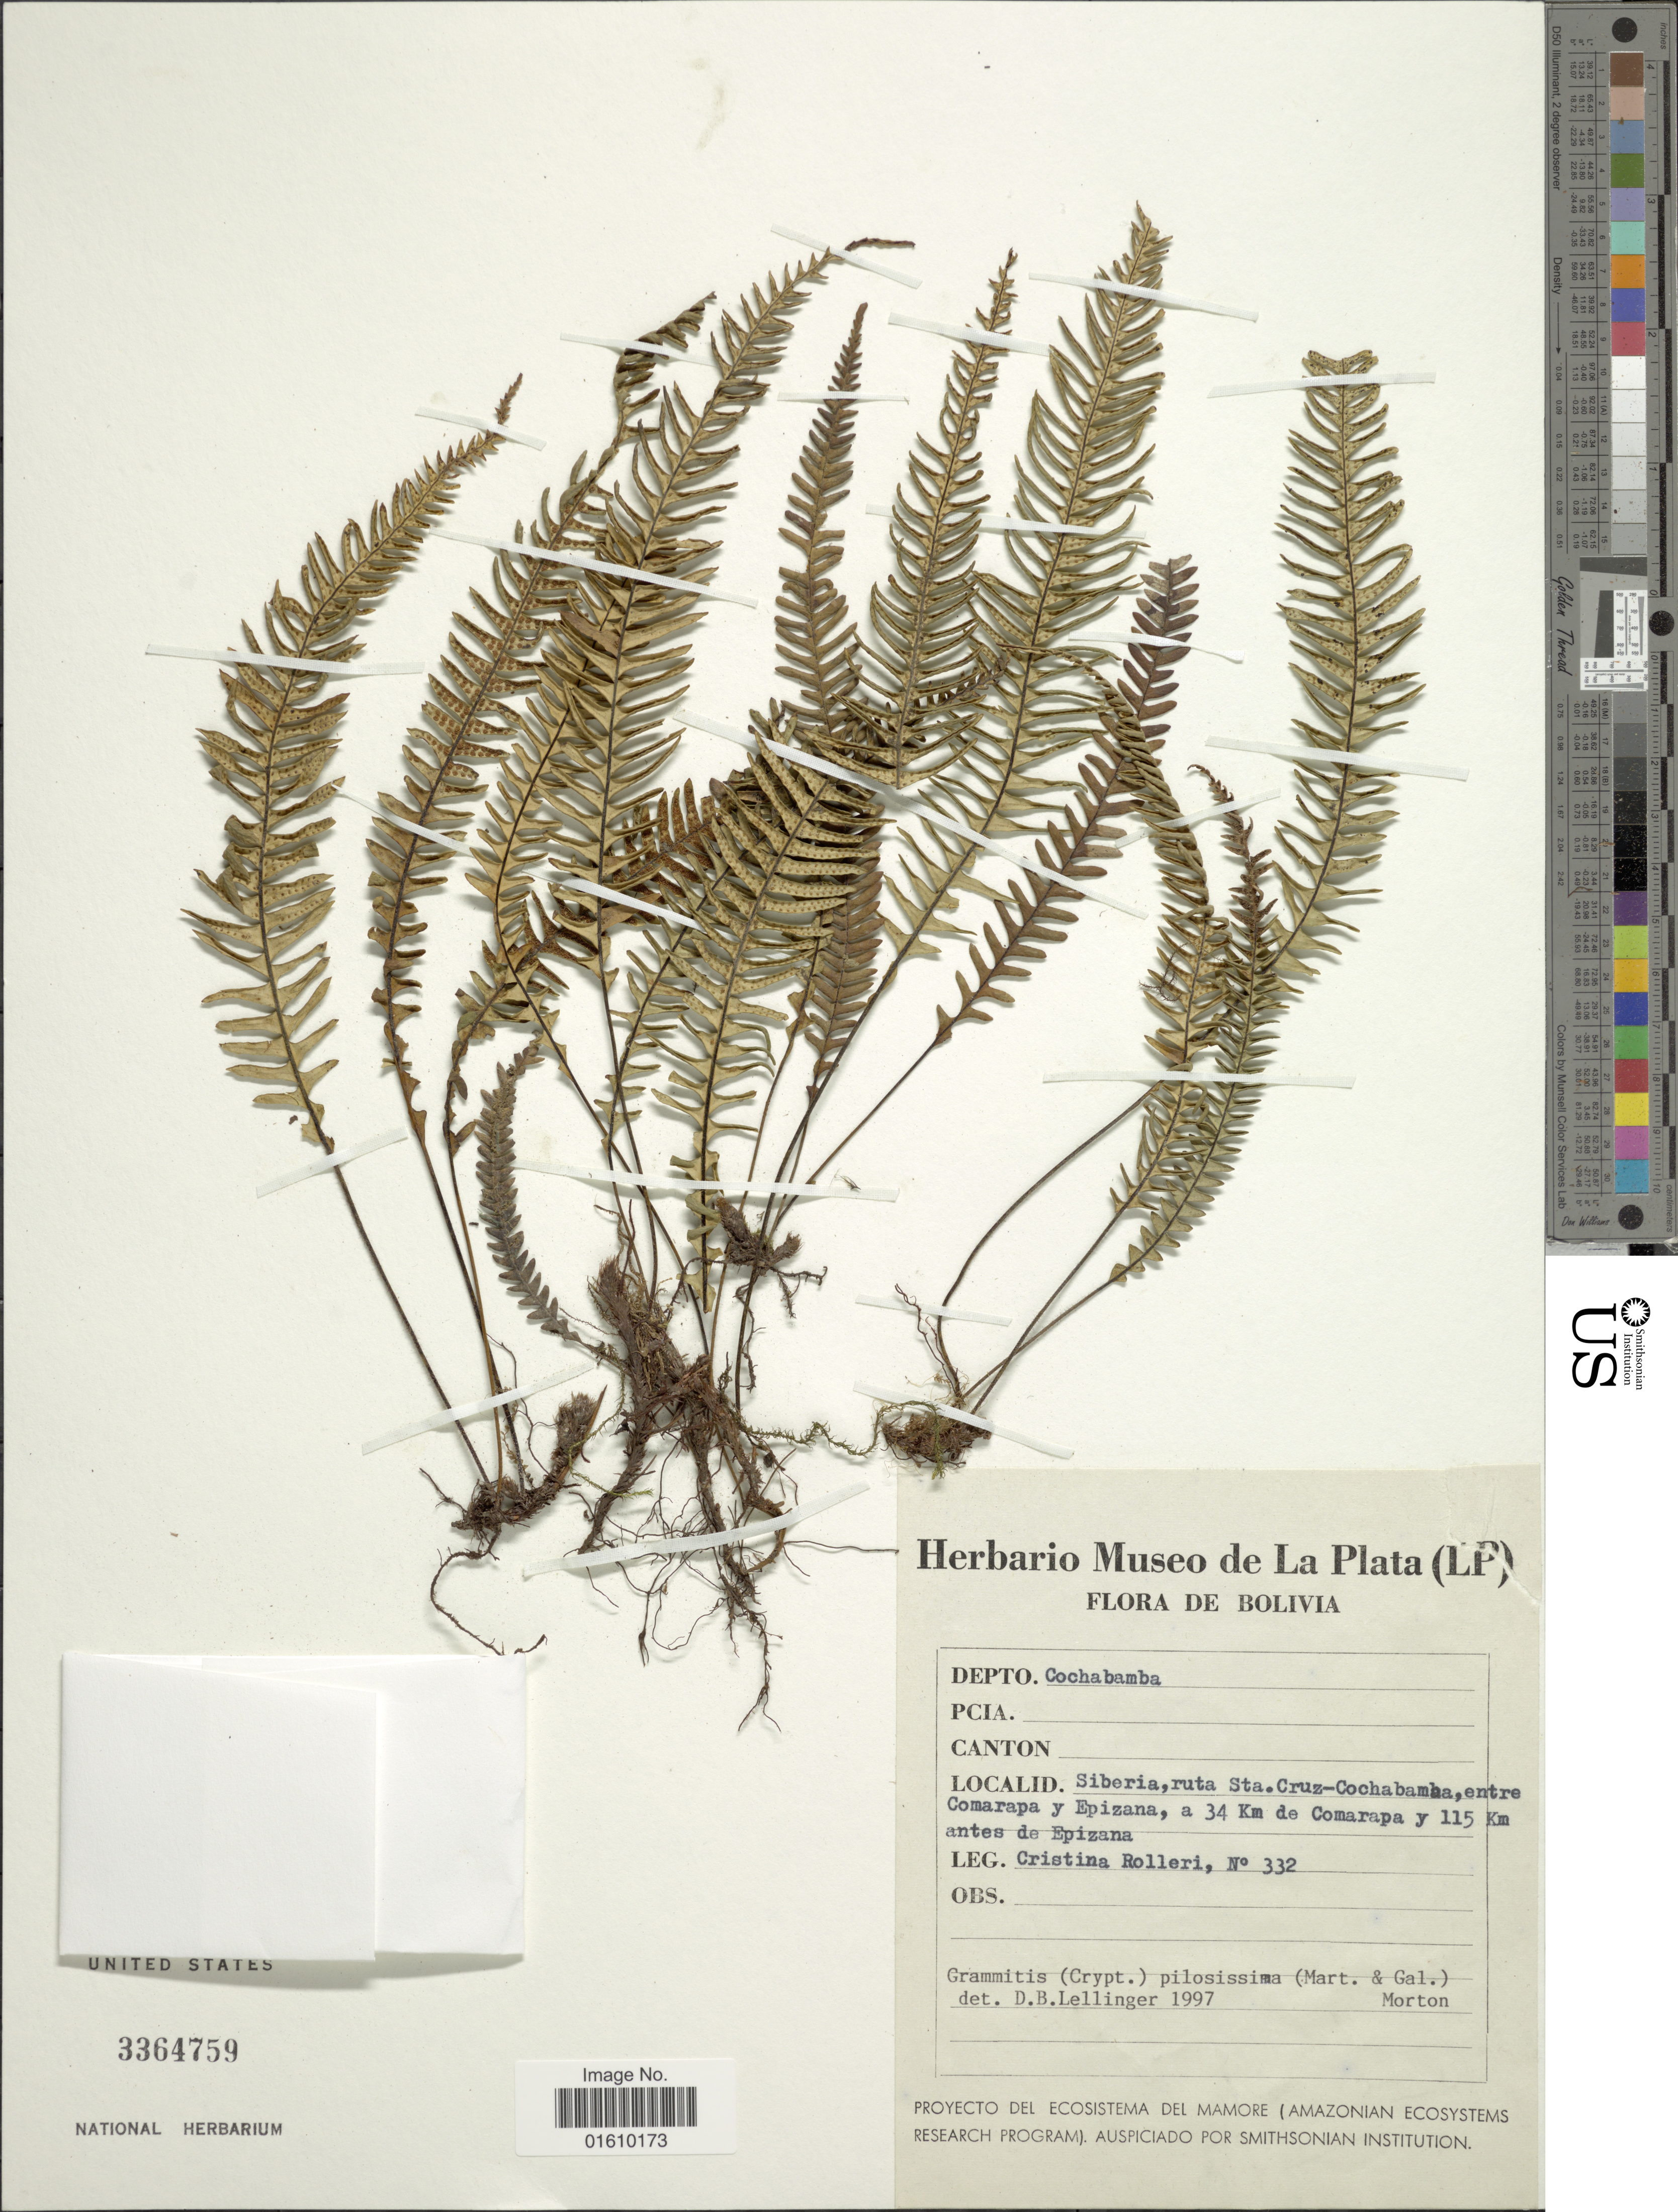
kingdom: Plantae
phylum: Tracheophyta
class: Polypodiopsida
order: Polypodiales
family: Polypodiaceae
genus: Melpomene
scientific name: Melpomene pilosissima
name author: (M. Martens & Galeotti) A.R. Sm. & R.C. Moran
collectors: C. Rolleri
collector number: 332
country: Bolivia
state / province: Cochabamba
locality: Siberia, ruta Sta. Cruz - Cochabamba, entre Comarapa y Epizana, a 34 Km de Comarapa y 115 Km antes de Epizana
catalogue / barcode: US 3364759